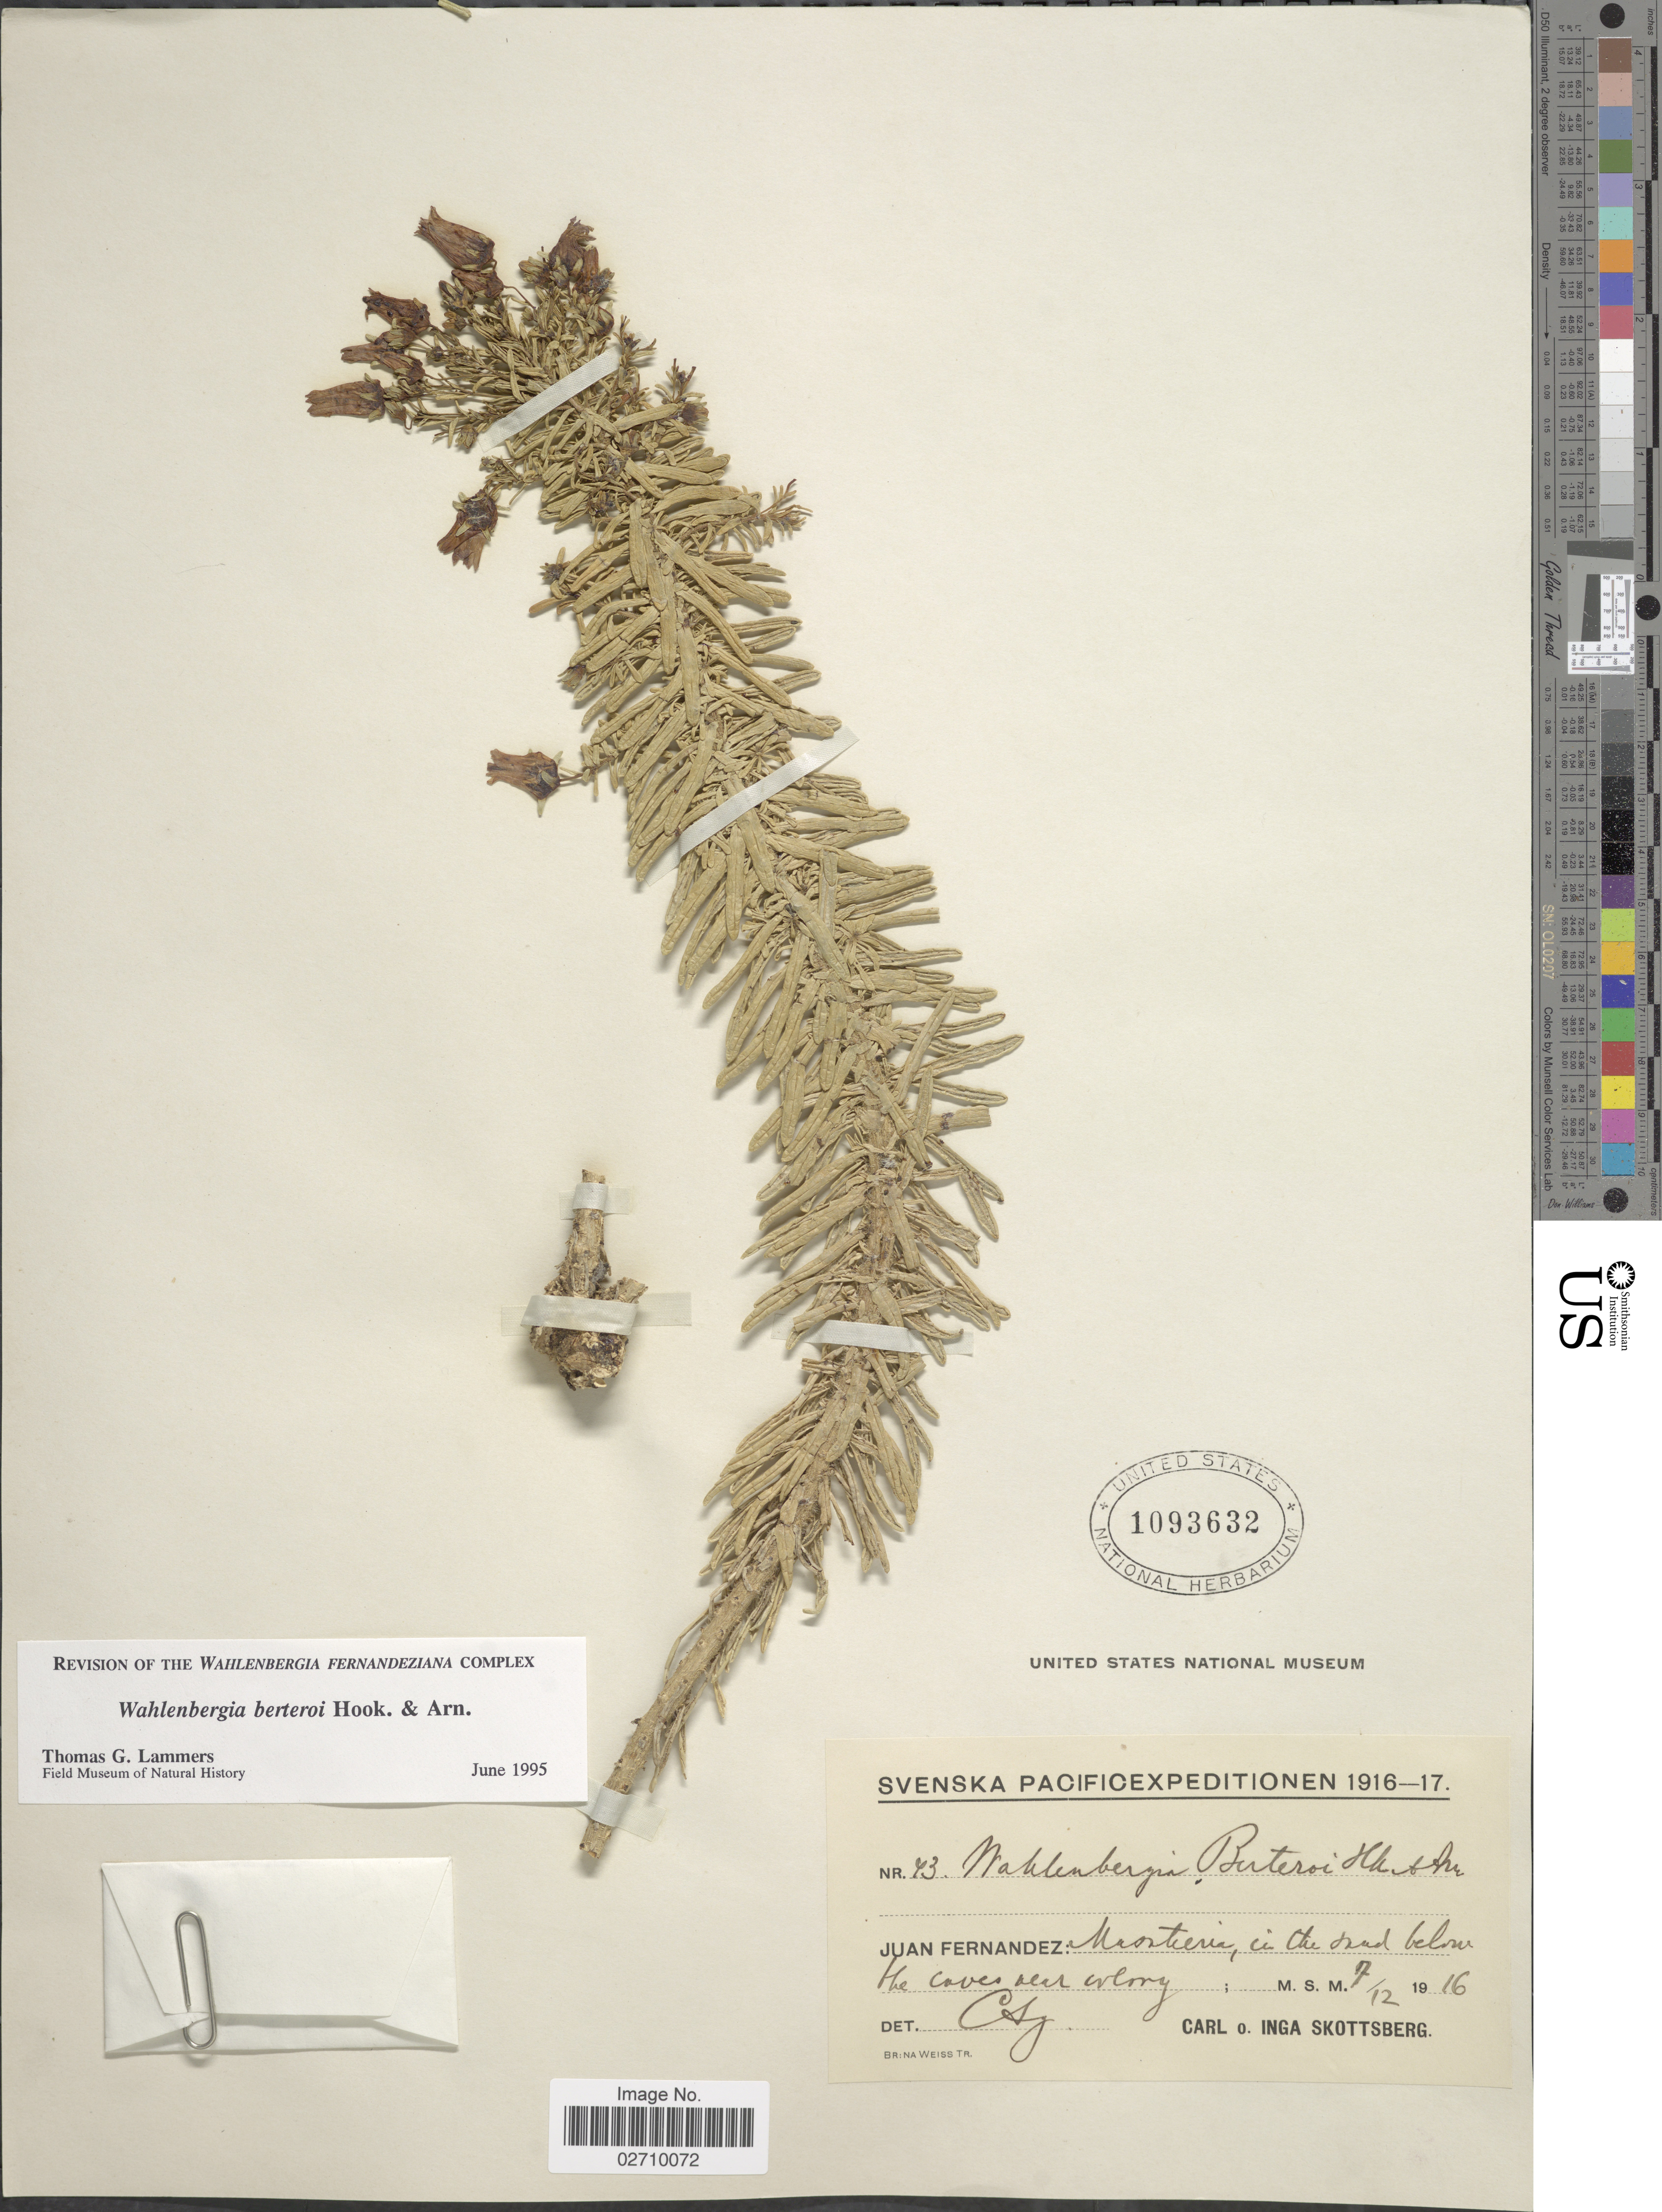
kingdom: Plantae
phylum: Tracheophyta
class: Magnoliopsida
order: Asterales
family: Campanulaceae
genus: Wahlenbergia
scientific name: Wahlenbergia berteroi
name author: Hook. & Arn.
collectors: C. Skottsberg & I. Skottsberg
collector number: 43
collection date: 1916-12-07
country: Chile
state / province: Valparaíso (V)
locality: Juan Fernandez: Masatierra, in the road below the caves near colony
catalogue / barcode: US 1093632